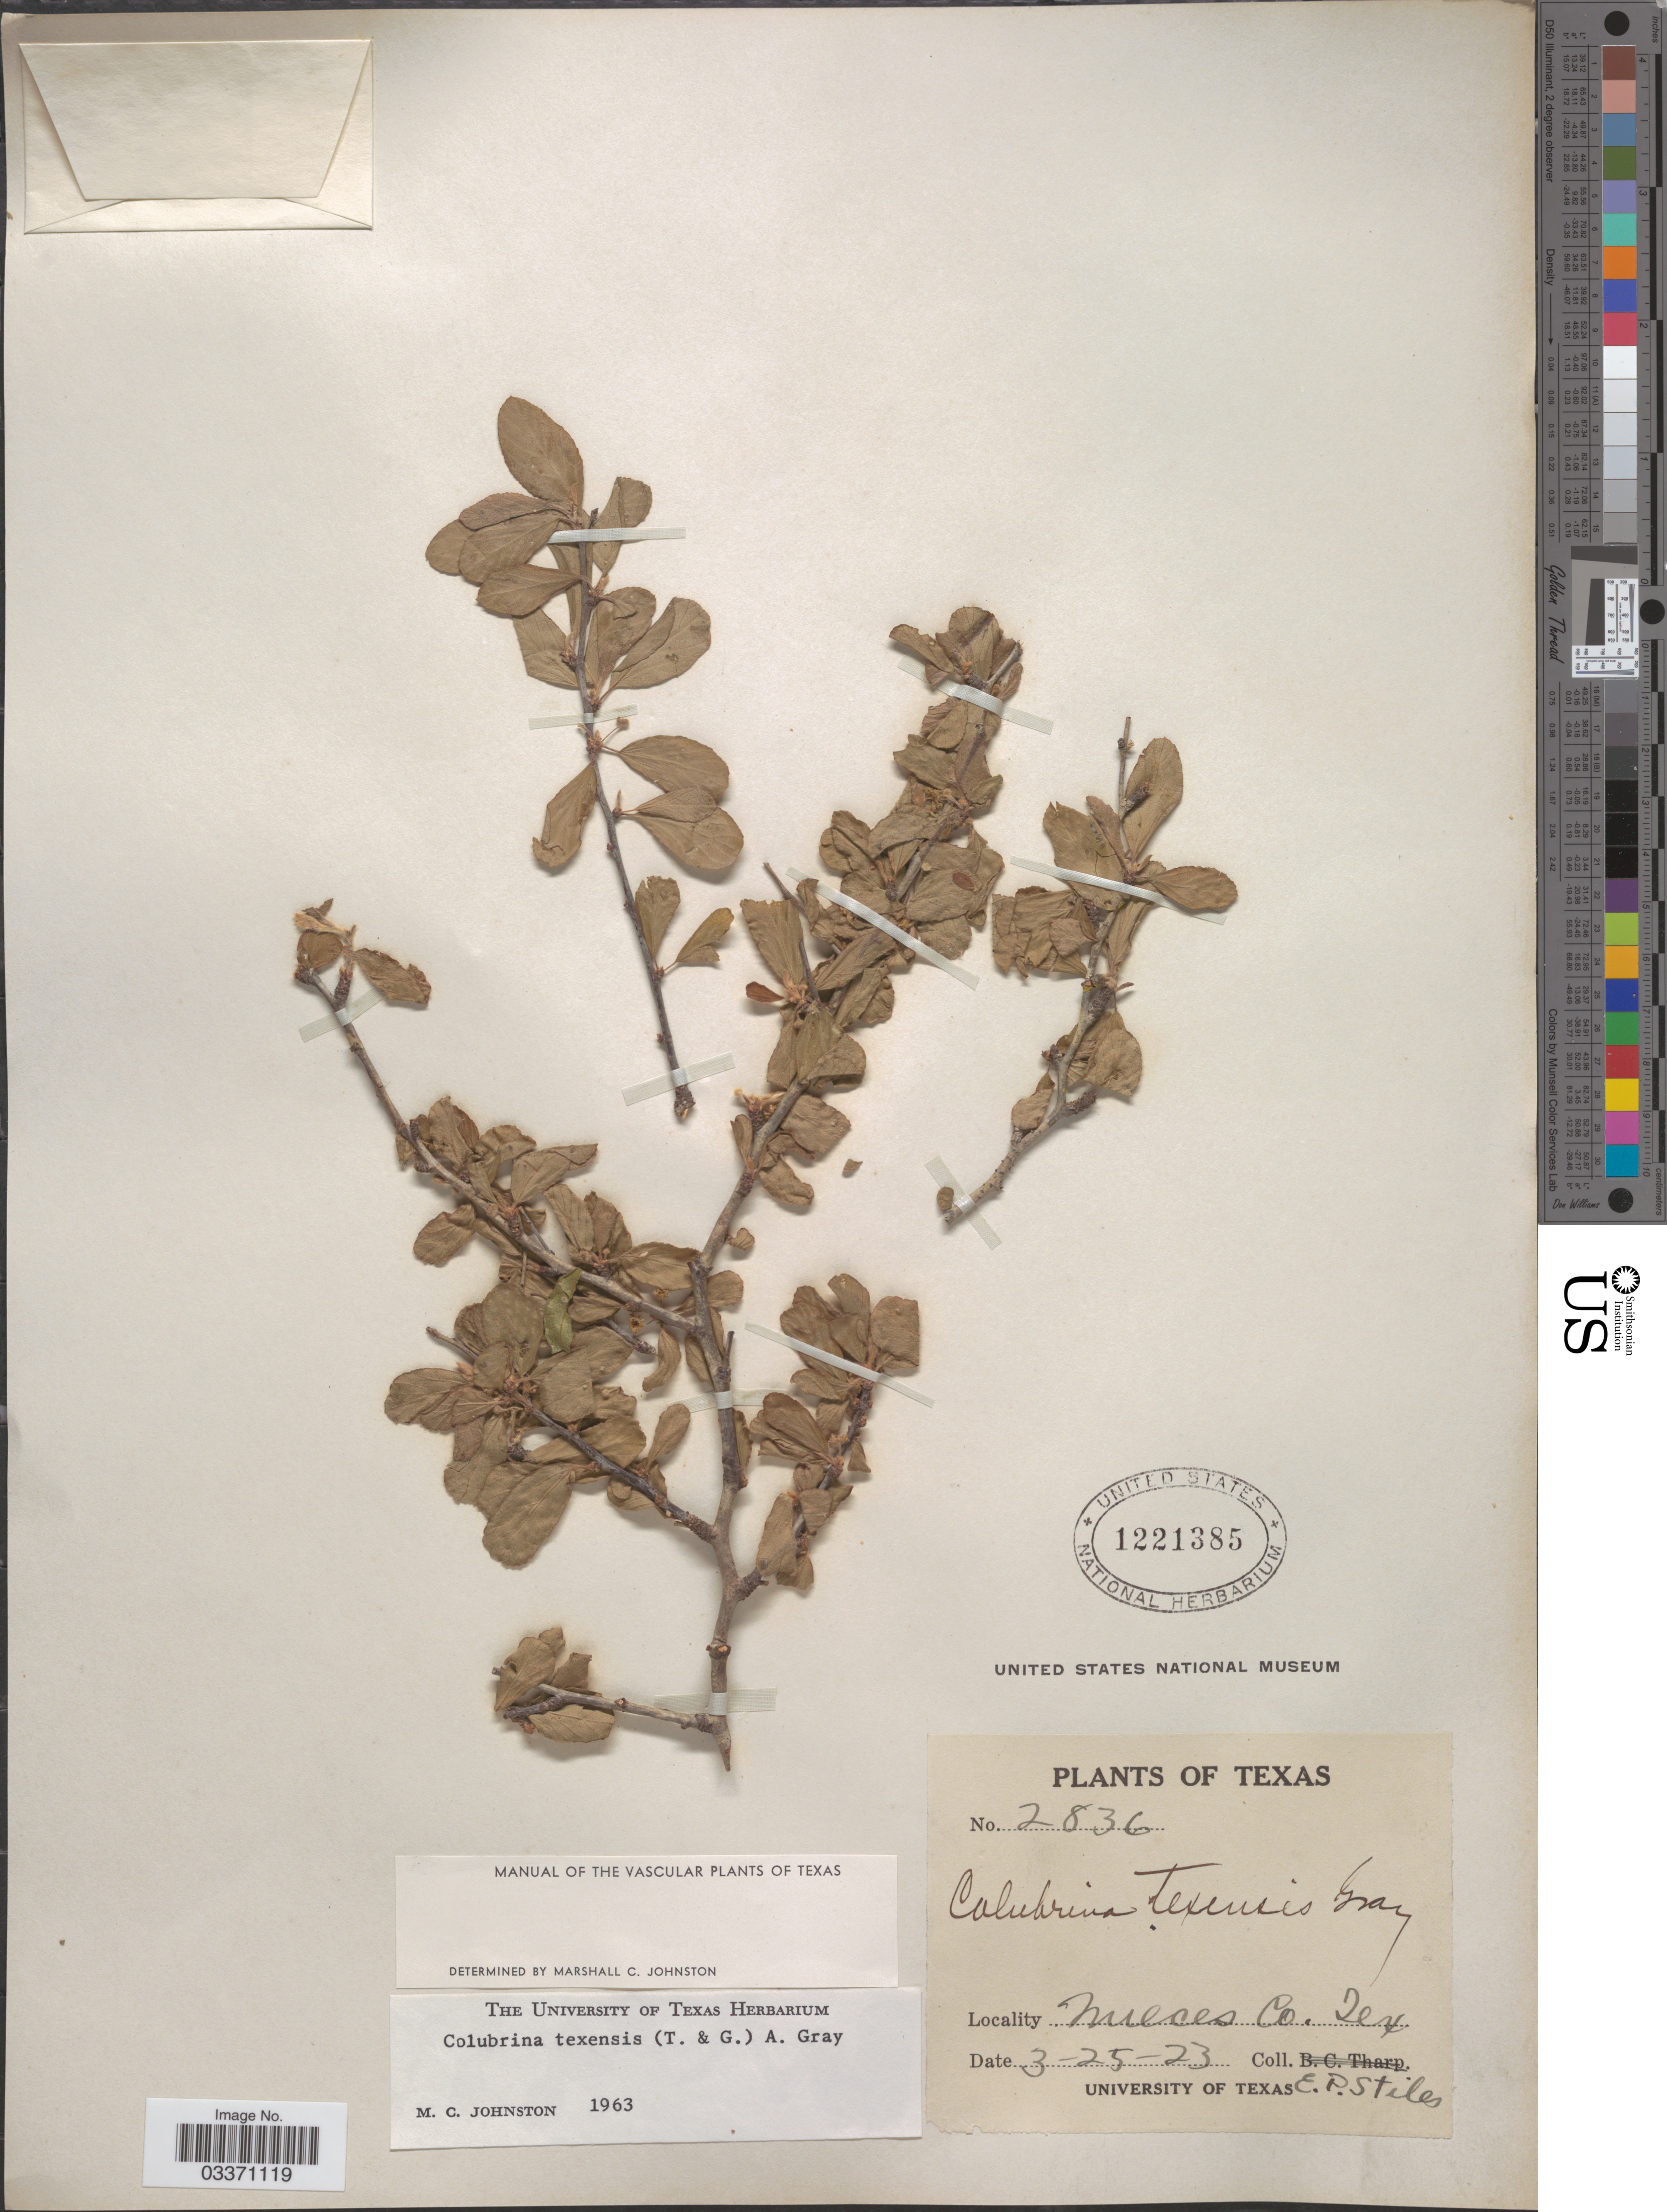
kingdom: Plantae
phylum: Tracheophyta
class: Magnoliopsida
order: Rosales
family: Rhamnaceae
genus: Colubrina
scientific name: Colubrina texensis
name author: (Torr. & A. Gray) A. Gray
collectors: E. Stiles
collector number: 2836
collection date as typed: Transcribed d/m/y: 25/3/23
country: United States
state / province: Texas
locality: Nueces Co.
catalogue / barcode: US 1221385